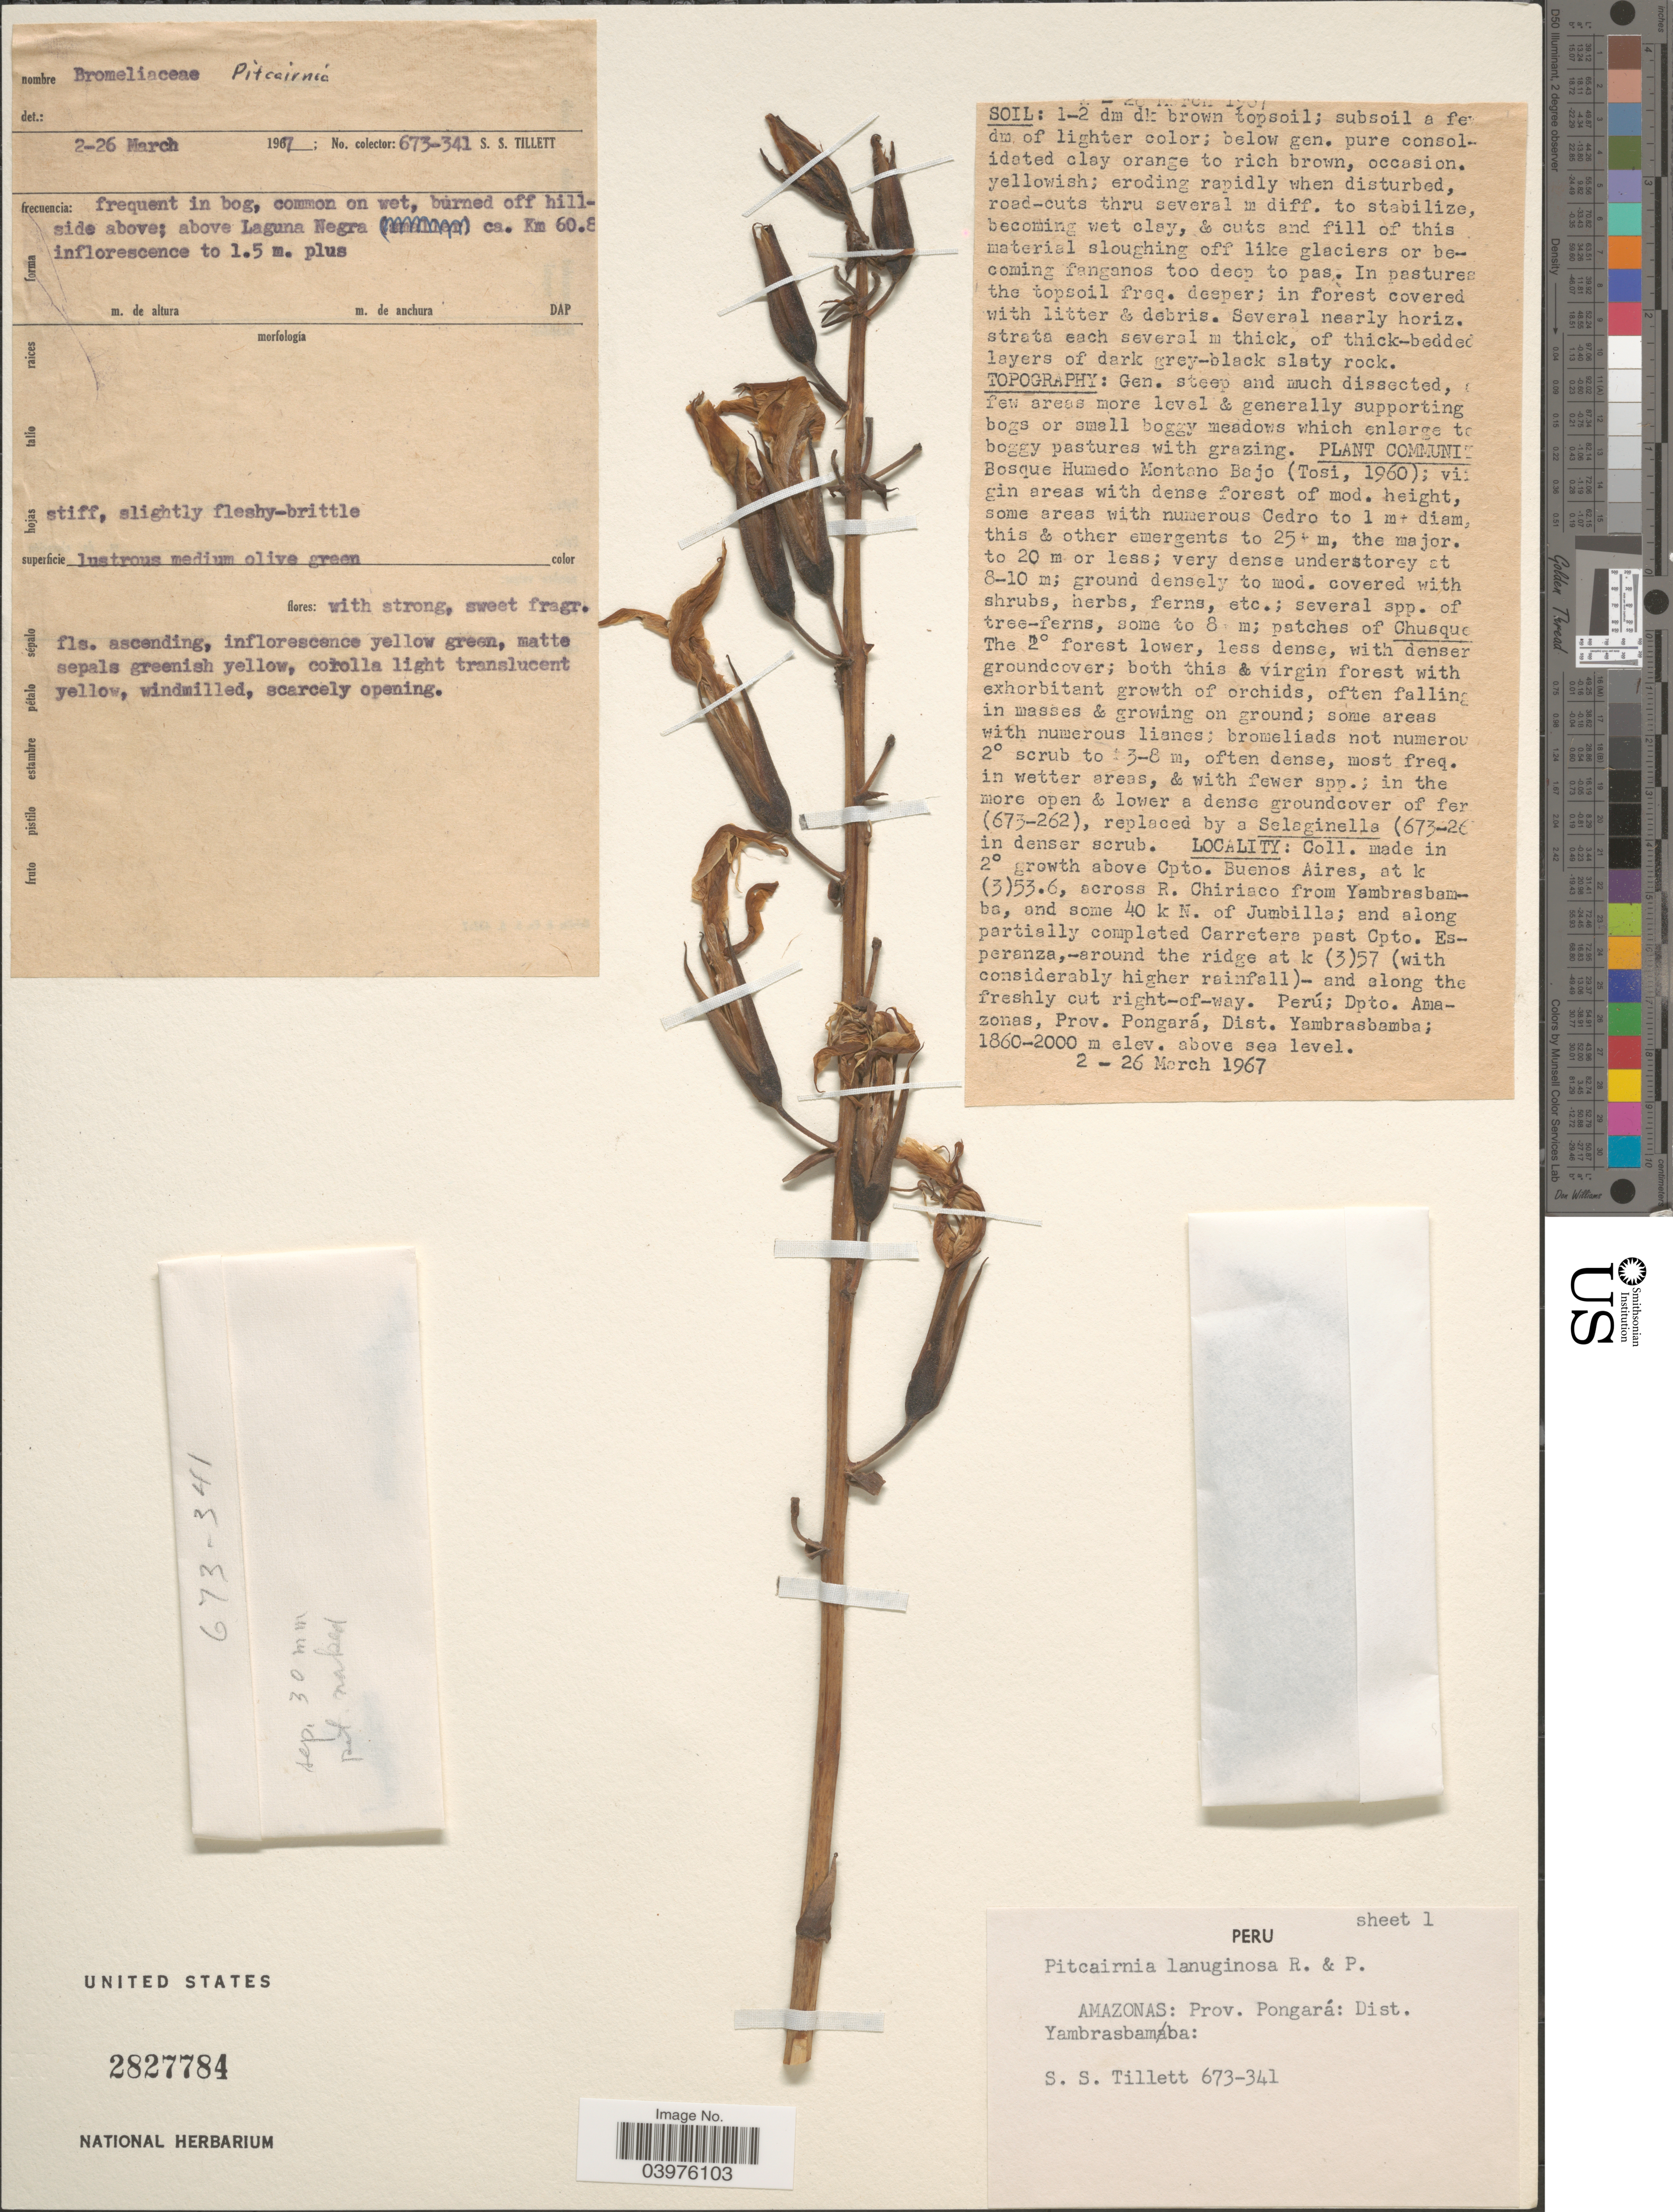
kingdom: Plantae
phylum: Tracheophyta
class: Liliopsida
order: Poales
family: Bromeliaceae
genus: Pitcairnia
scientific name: Pitcairnia lanuginosa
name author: Ruiz & Pav.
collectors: S. S. Tillett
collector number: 673-341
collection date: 1967-03-02/1967-03-26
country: Peru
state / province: Amazonas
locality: Prov. Pongará: Dist. Yambrasbamba. Frequent in bog, common on wet, burned off hillside above; above Laguna Negra ca. Km 60.8. 2° growth above Cpto. Buenos Aires, at k (3)53.6, across R. Chirisco from Yambrasbamba, and some 40 k N. of Jumbilla; and along partially completed Carretera past Cpto. Esperanza,-around the ridge at k (3)57 (with considerably higher rainfall)- and along the freshly cut right-of-way. [unsure placement]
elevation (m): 1860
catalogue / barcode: US 2827784